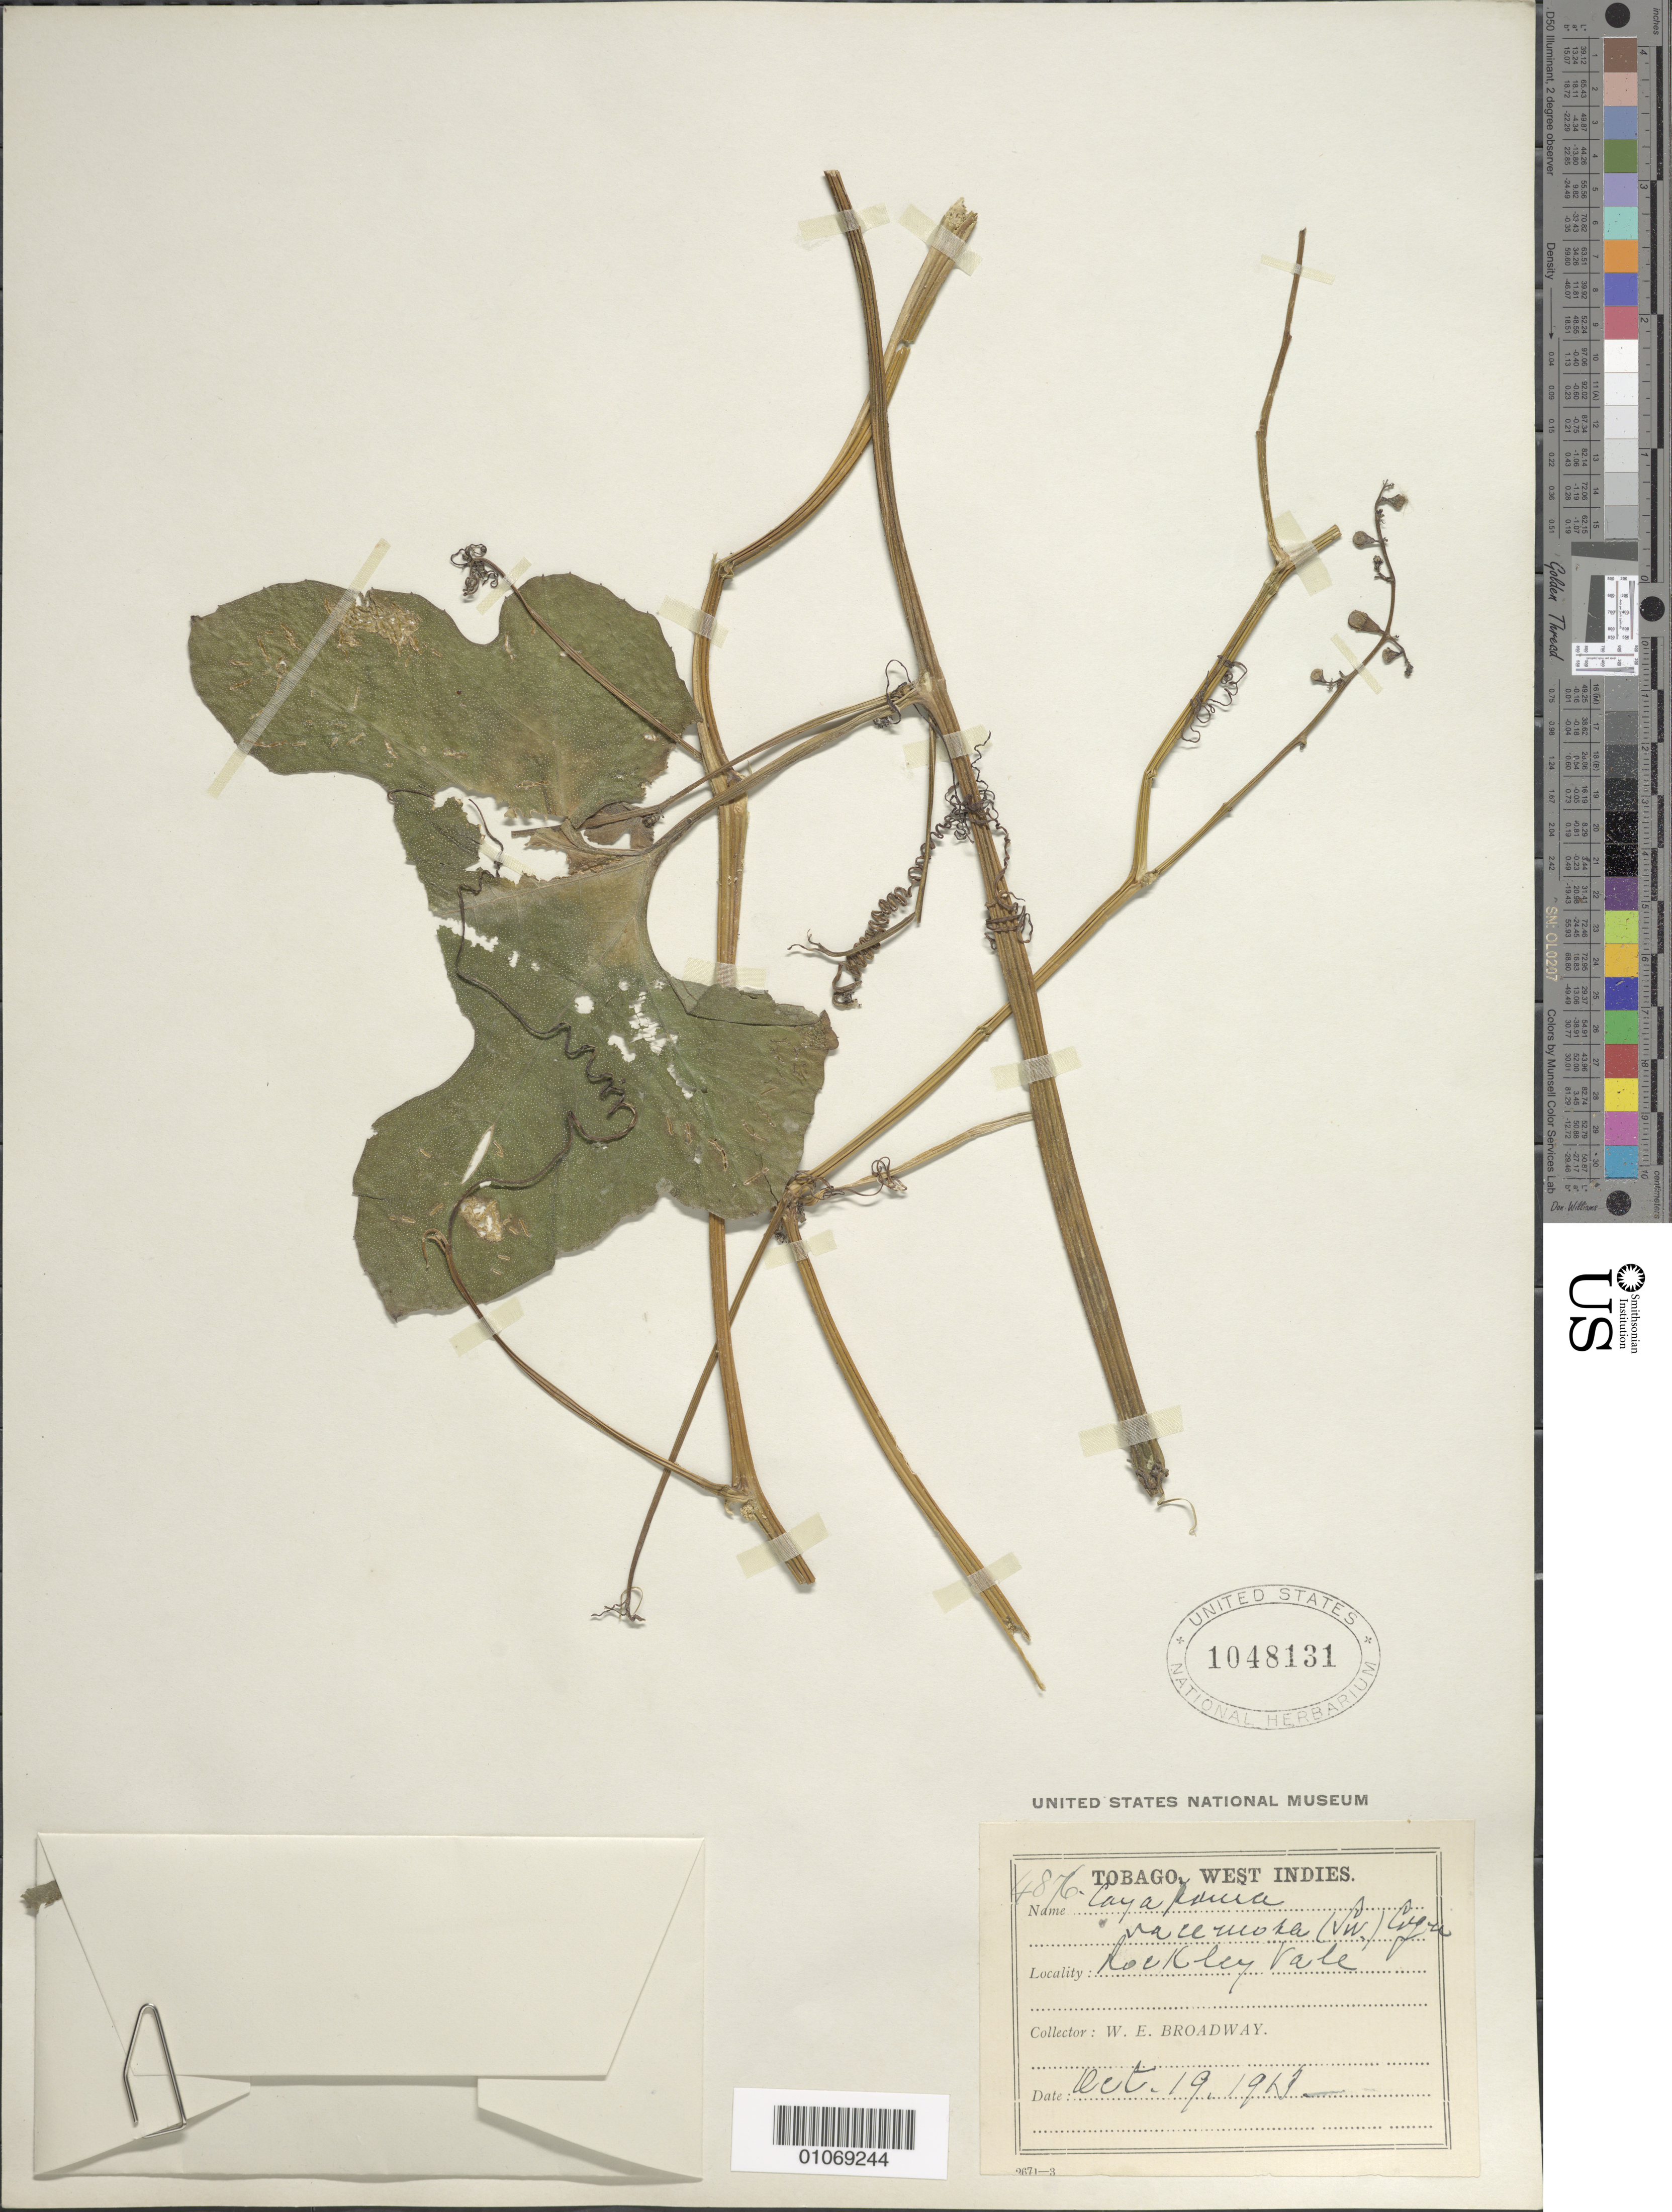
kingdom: Plantae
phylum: Tracheophyta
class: Magnoliopsida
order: Cucurbitales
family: Cucurbitaceae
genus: Cayaponia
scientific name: Cayaponia racemosa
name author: (Mill.) Cogn.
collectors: W. E. Broadway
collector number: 4876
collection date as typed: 19 Oct 1913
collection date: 1913-10-19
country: Trinidad and Tobago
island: Tobago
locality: Rockley Vale.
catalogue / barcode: US 1048131